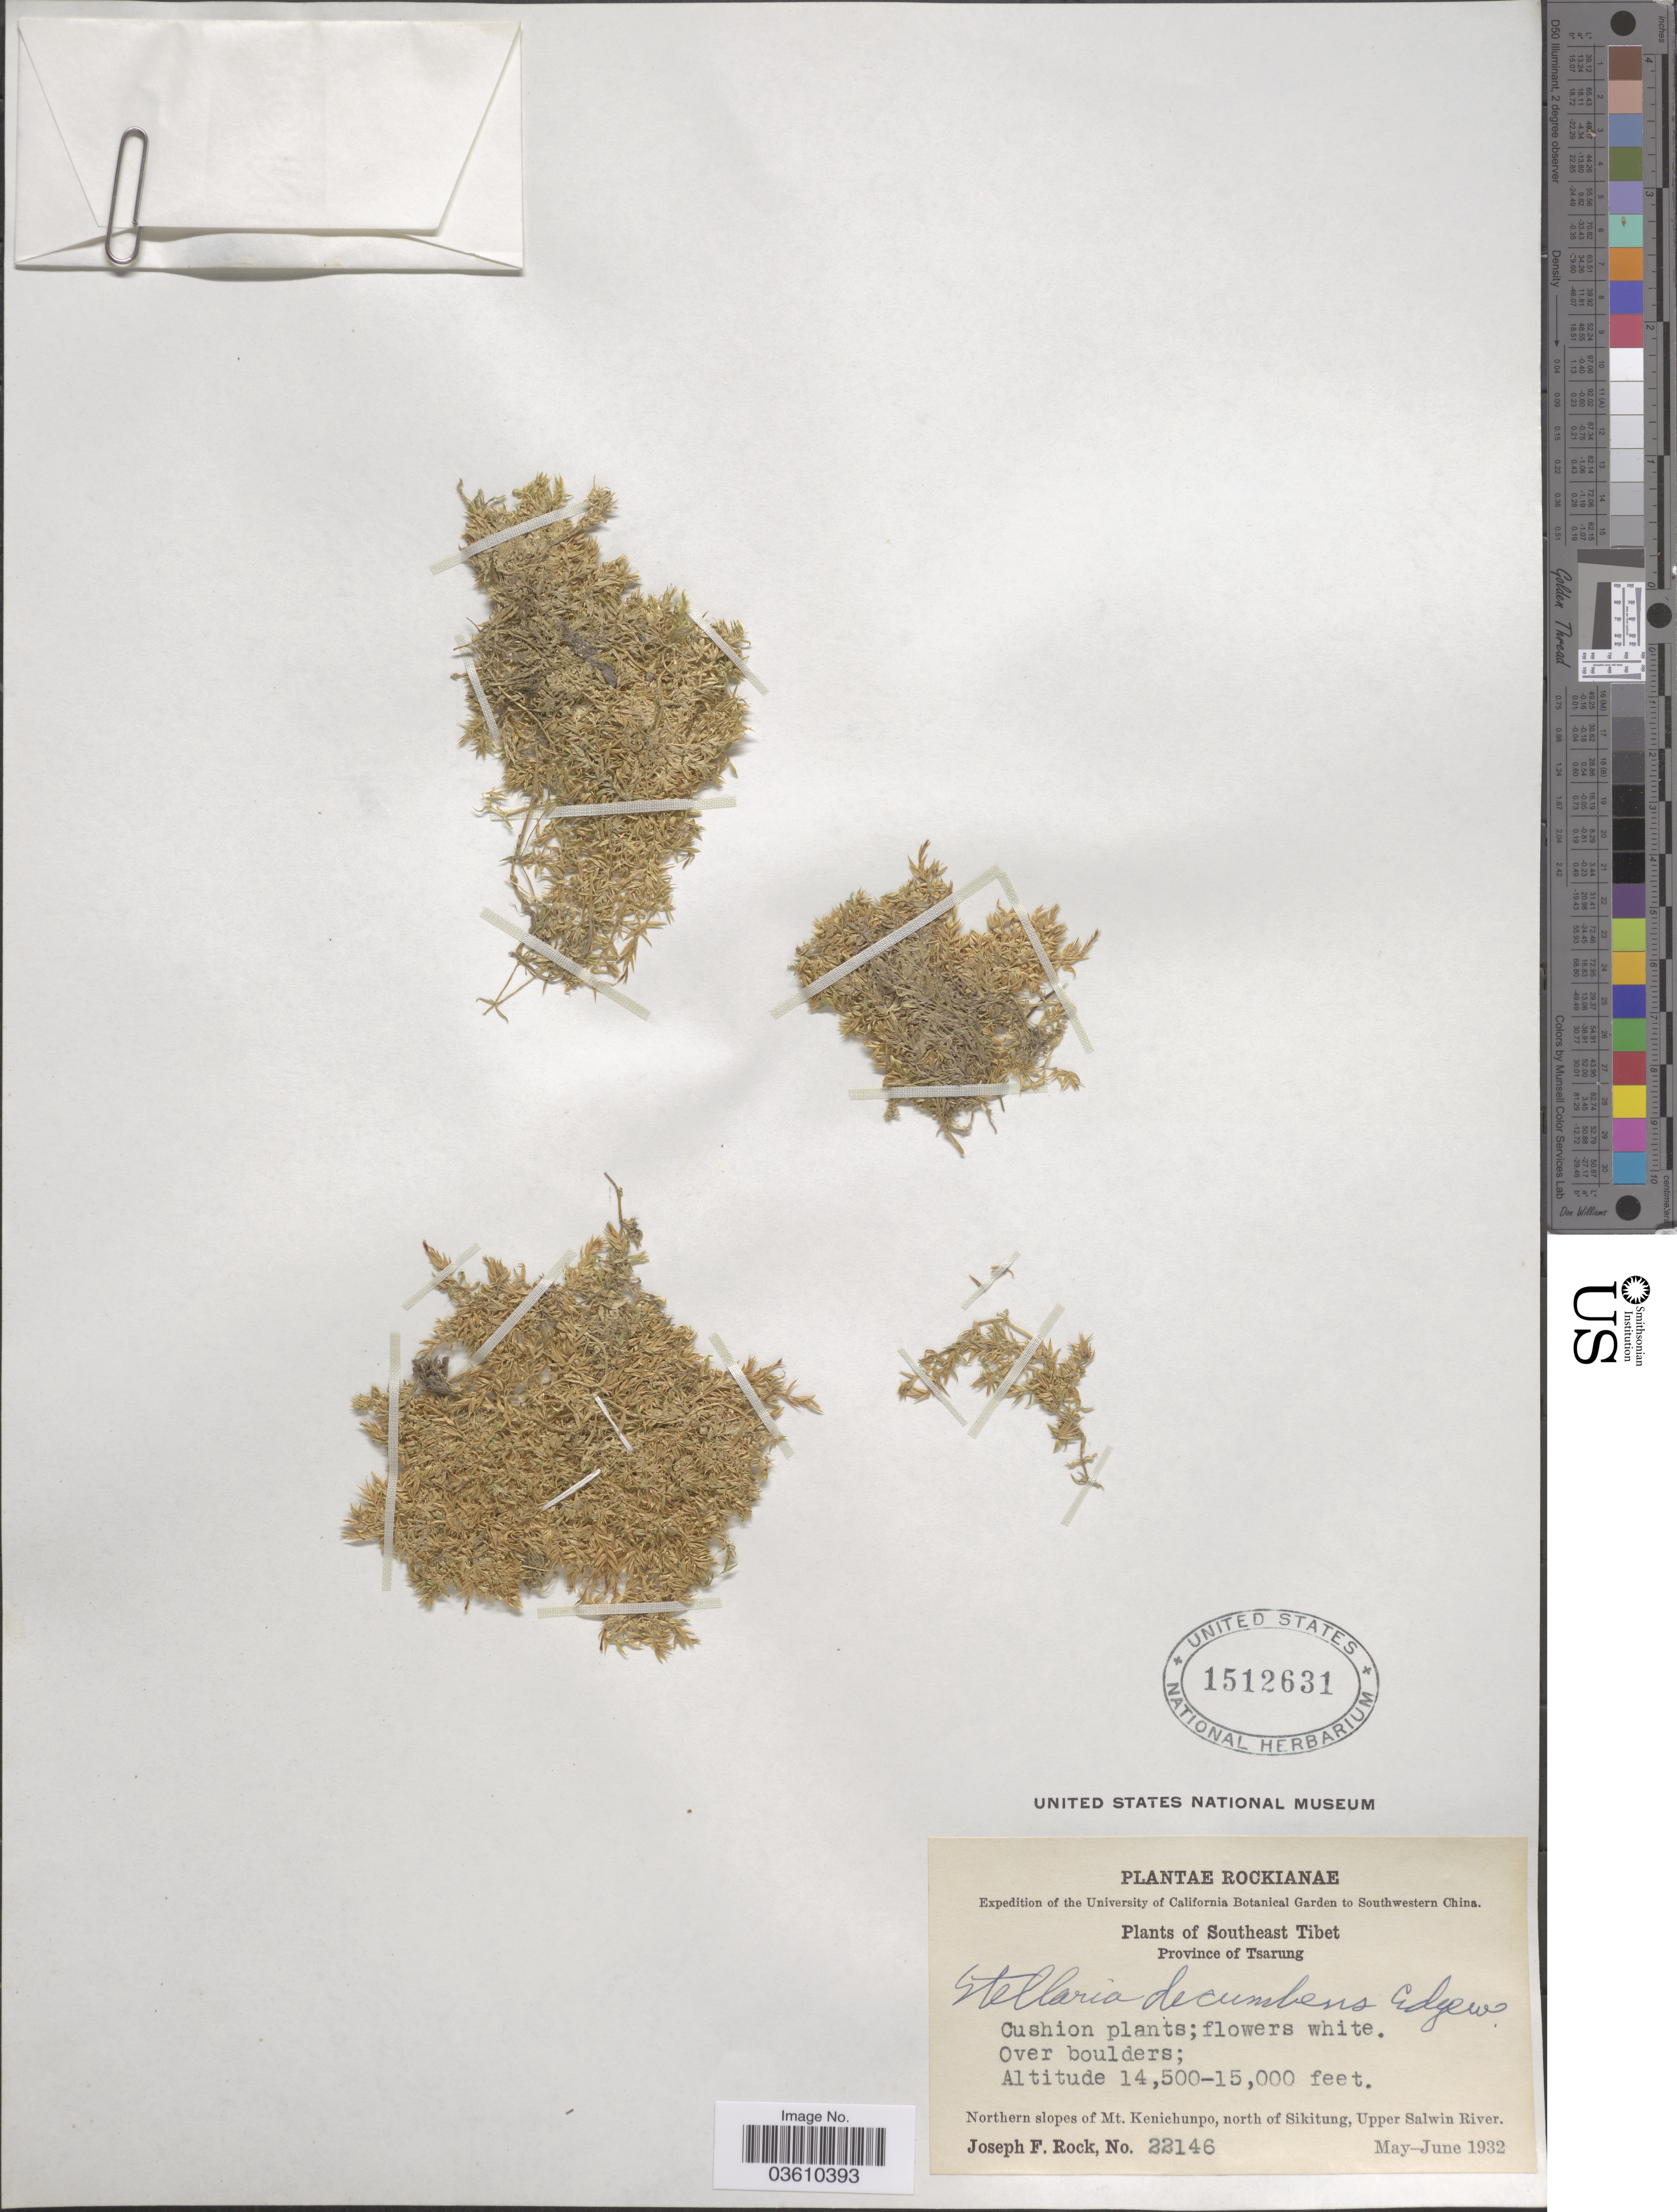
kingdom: Plantae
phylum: Tracheophyta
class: Magnoliopsida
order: Caryophyllales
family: Caryophyllaceae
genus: Stellaria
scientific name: Stellaria decumbens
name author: Edgew.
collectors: J. F. Rock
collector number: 22146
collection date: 1932-05/1932-06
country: China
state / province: Xizang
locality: Southeast Tibet. Province of Tsarung. Northern slopes of Mt. Kenichunpo, north of Sikitung, Upper Salwin River.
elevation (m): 4420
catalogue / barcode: US 1512631